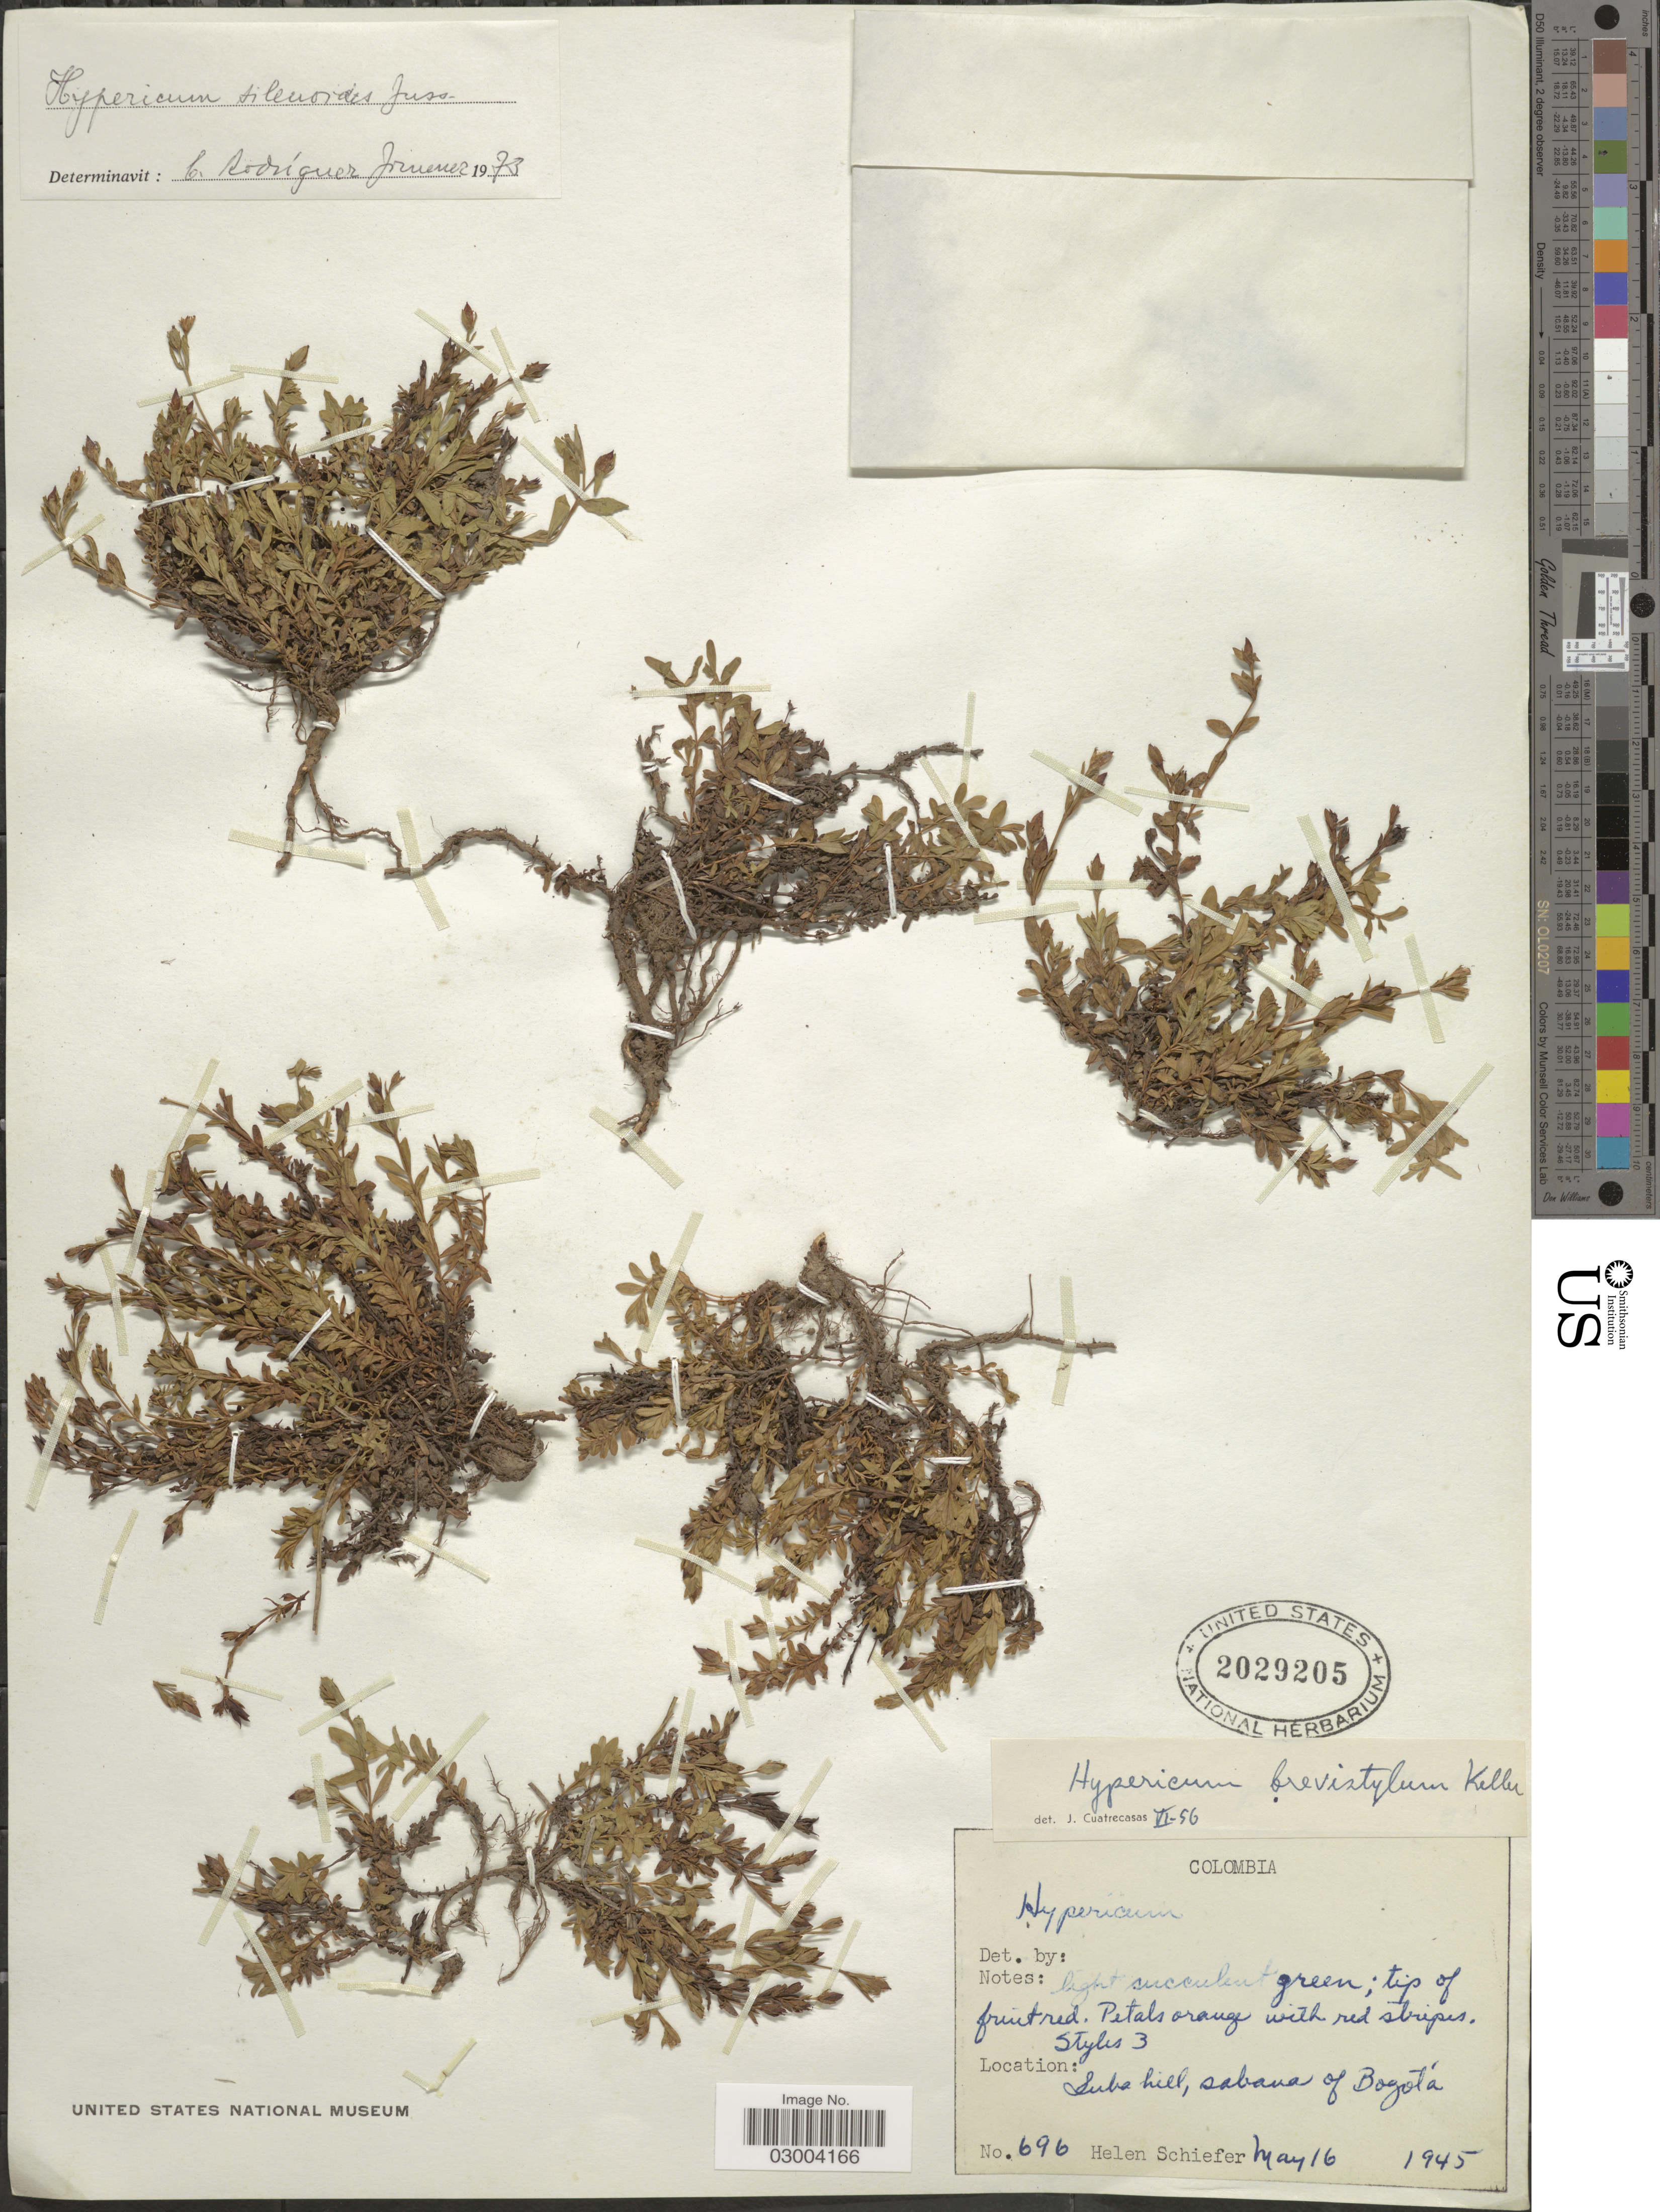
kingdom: Plantae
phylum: Tracheophyta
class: Magnoliopsida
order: Malpighiales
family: Hypericaceae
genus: Hypericum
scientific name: Hypericum silenoides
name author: Juss.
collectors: H. Schiefer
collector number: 696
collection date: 1945-05-16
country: Colombia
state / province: Bogota D.C.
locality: Luba hill, sabana of Bogotá.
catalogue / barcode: US 2029205